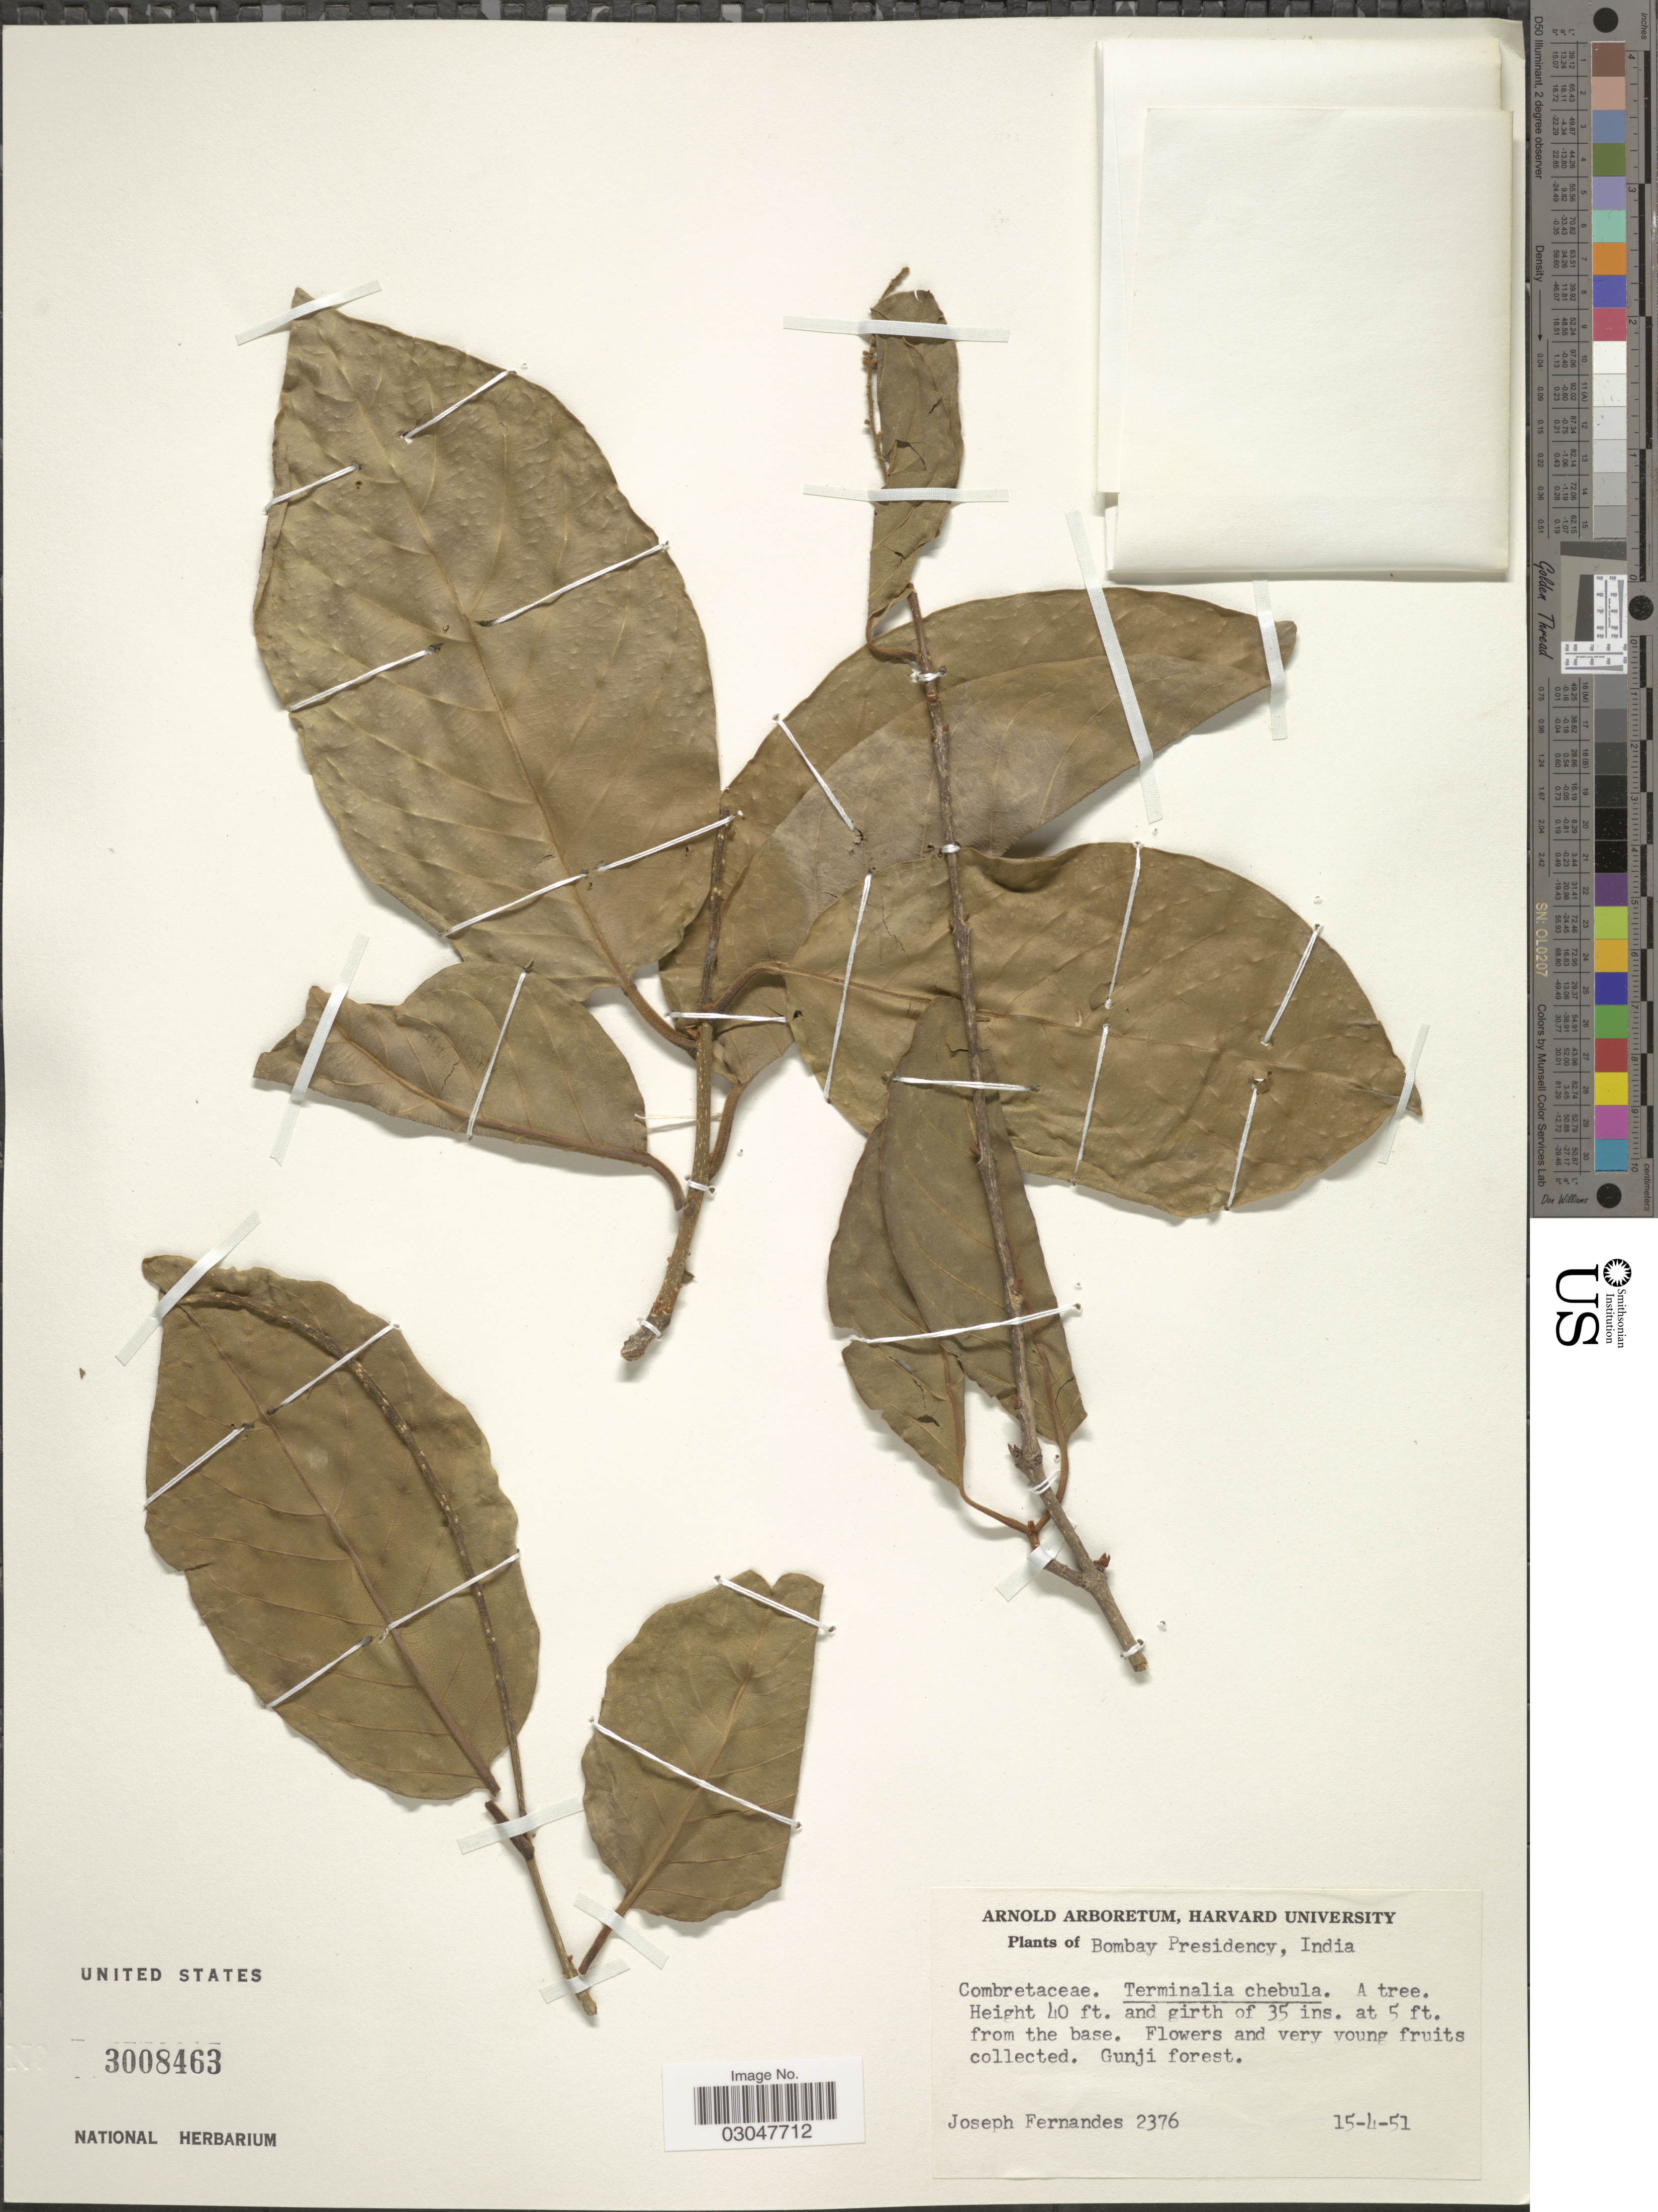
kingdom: Plantae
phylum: Tracheophyta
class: Magnoliopsida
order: Myrtales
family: Combretaceae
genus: Terminalia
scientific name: Terminalia chebula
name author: Retz.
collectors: J. Fernandes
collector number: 2376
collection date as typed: Transcribed d/m/y: 15/4/51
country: India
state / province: Uttarakhand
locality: Bombay Presidency. Gunji forest.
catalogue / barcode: US 3008463